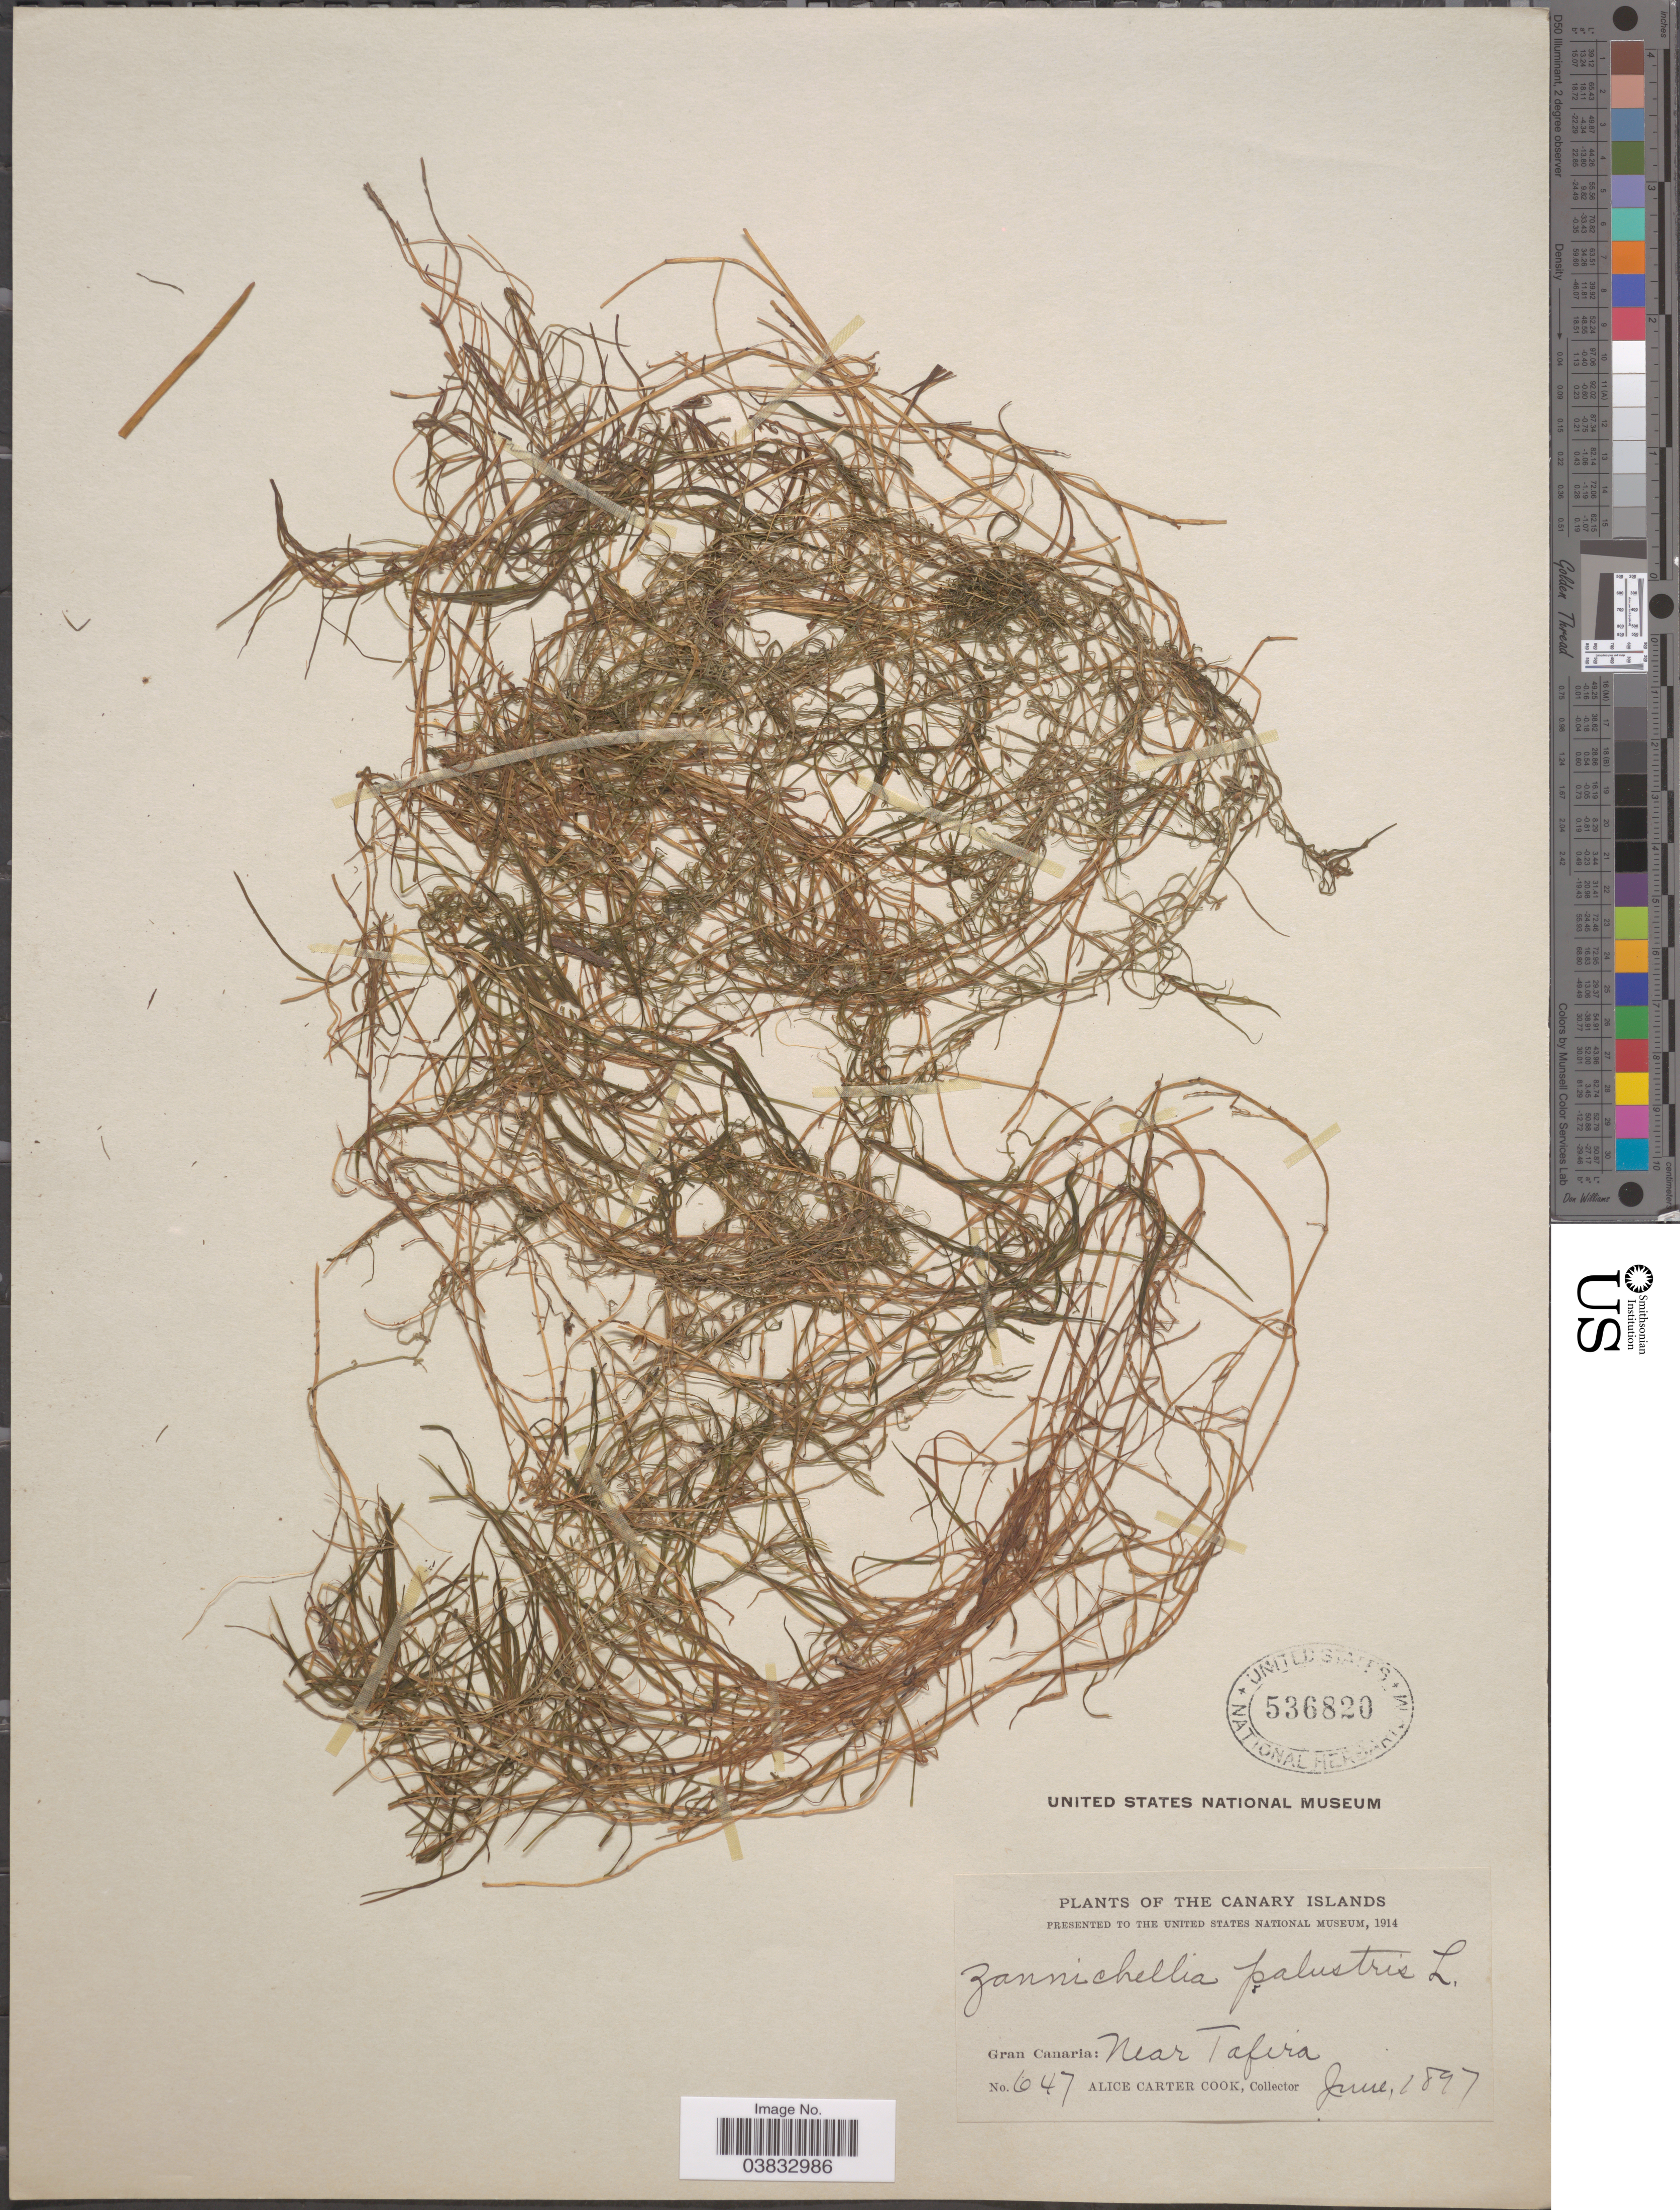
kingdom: Plantae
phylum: Tracheophyta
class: Liliopsida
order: Alismatales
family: Potamogetonaceae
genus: Zannichellia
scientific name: Zannichellia palustris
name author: L.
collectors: Alice C. Cook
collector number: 647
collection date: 1897-06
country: Spain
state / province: Canarias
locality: Canary Islands. Gran Canaria: Near Tafira.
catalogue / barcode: US 536820